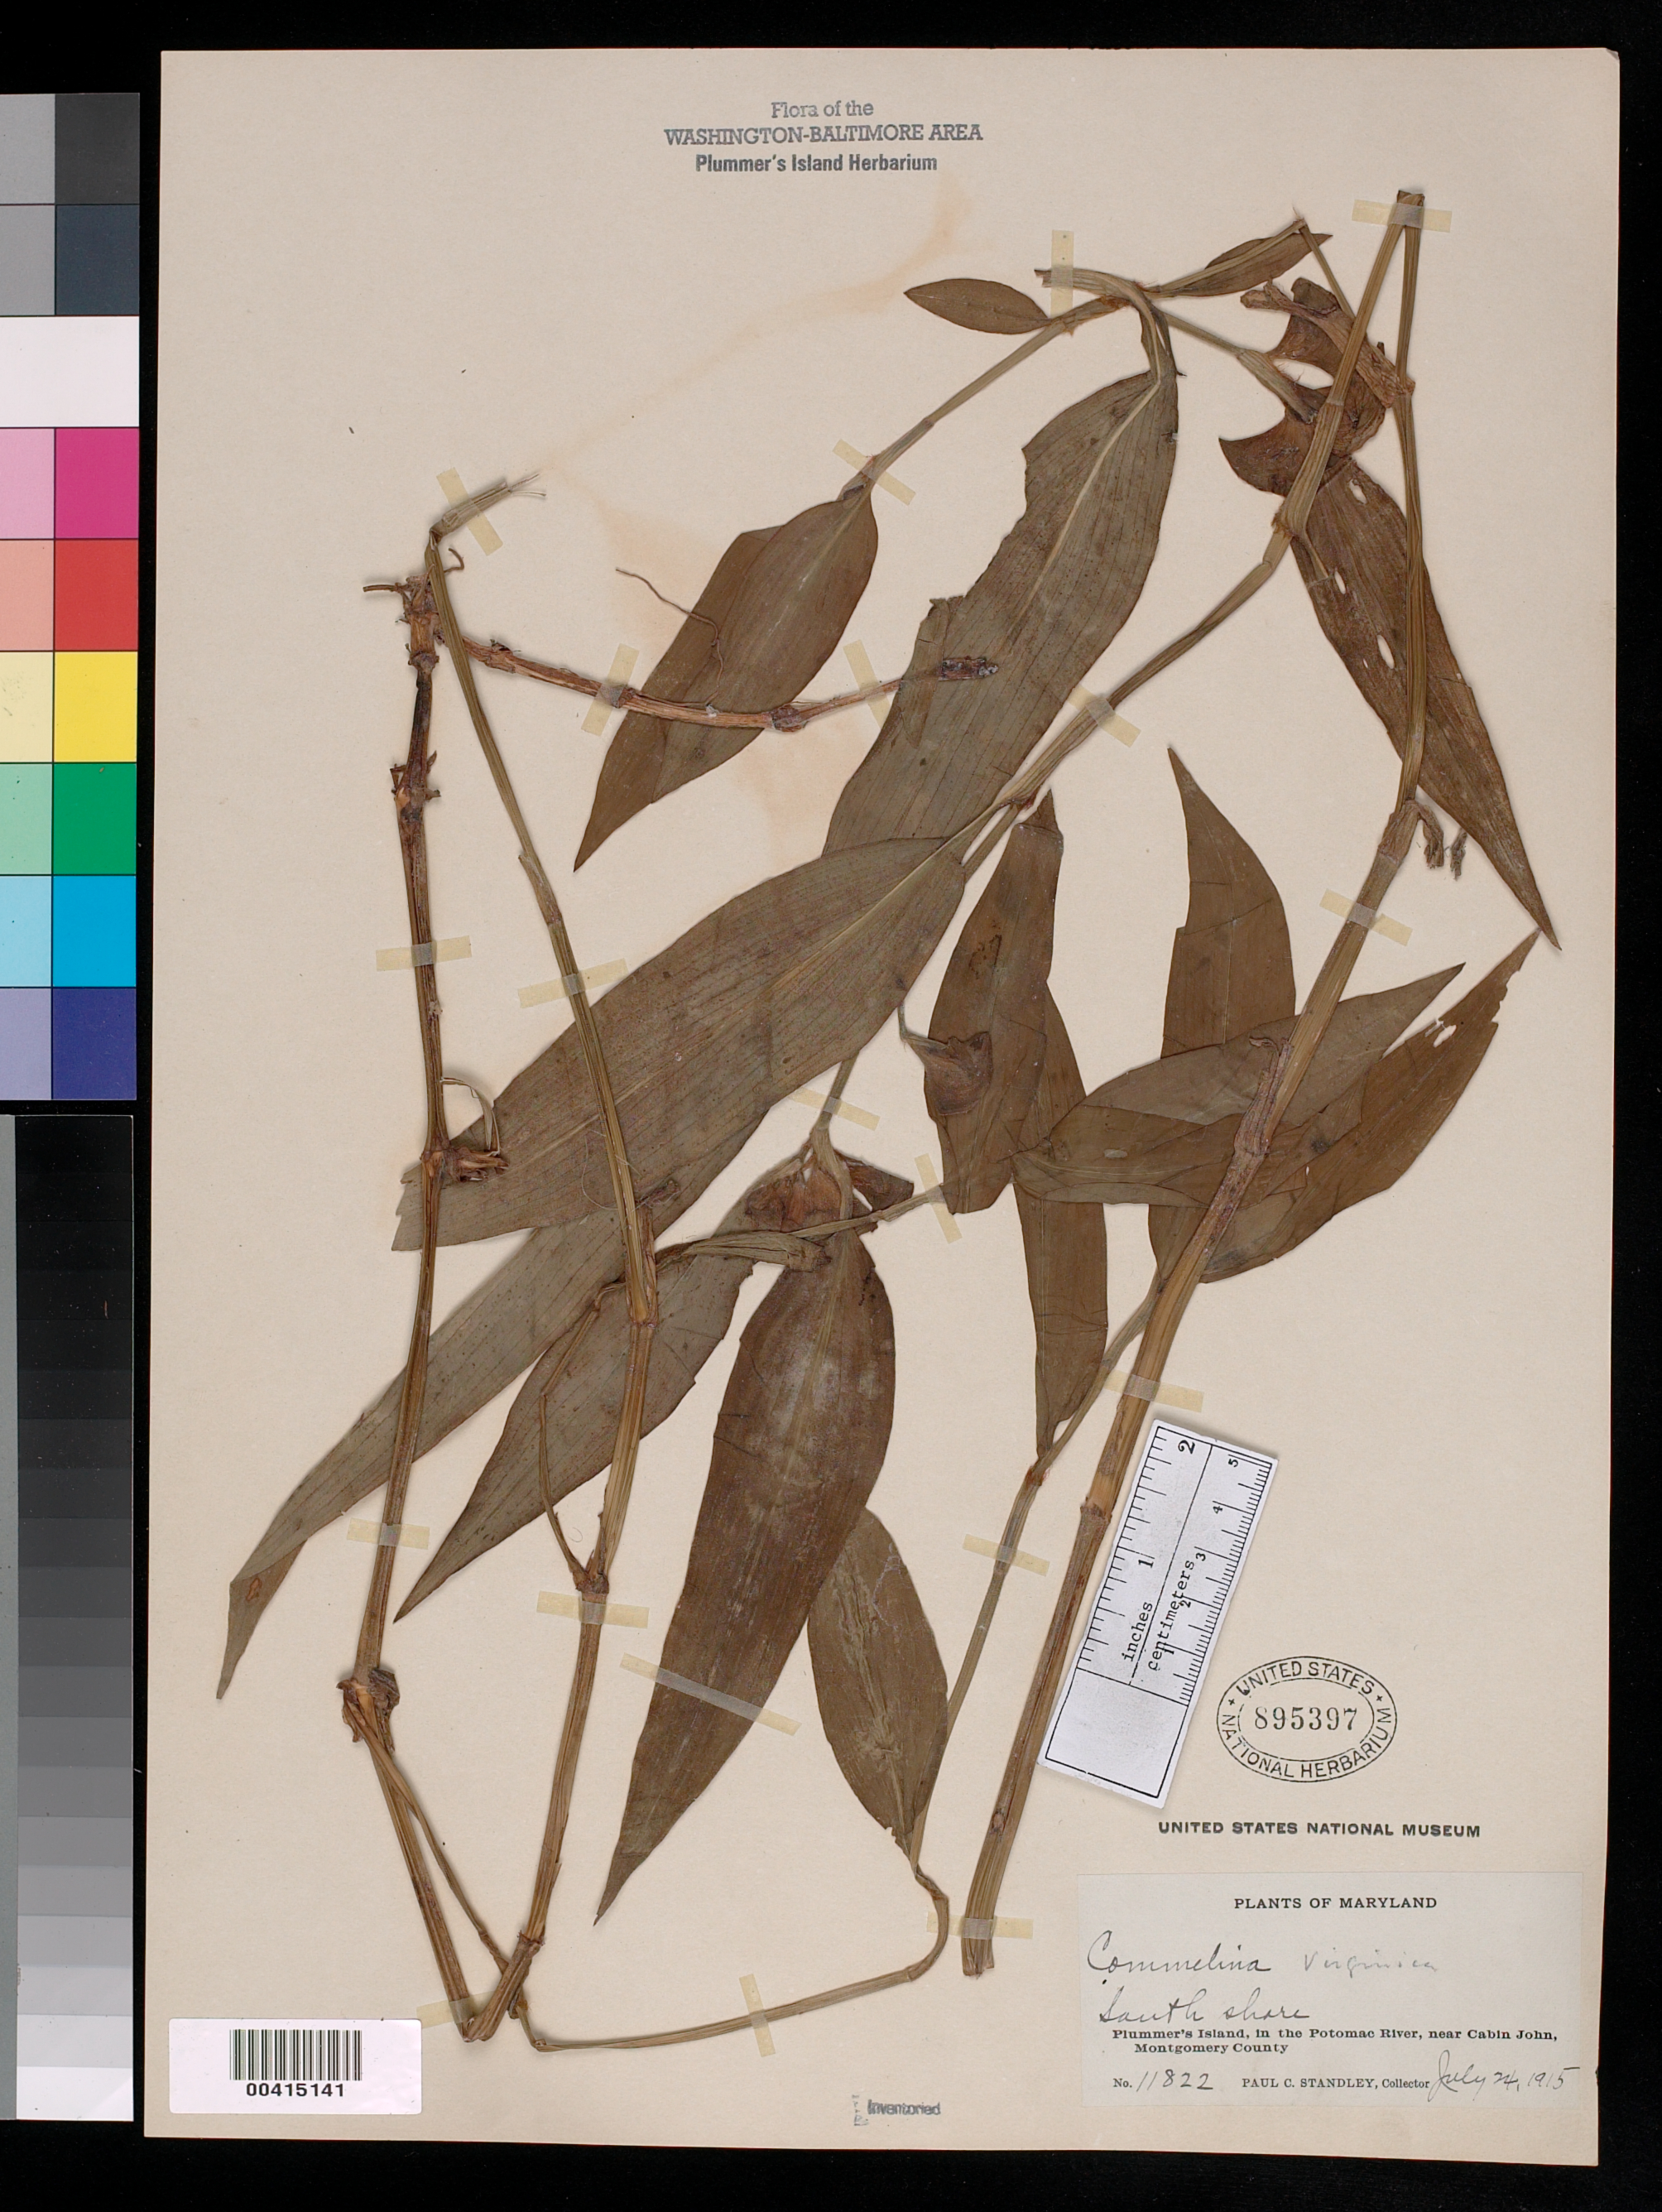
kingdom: Plantae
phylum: Tracheophyta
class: Liliopsida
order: Commelinales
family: Commelinaceae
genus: Commelina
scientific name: Commelina virginica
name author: L.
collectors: P. C. Standley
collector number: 11822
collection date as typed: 24 Jul 1915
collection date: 1915-07-24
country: United States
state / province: Maryland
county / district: Montgomery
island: Plummers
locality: Plummer's Island; south shore C. & O. Canal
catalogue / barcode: US 895397